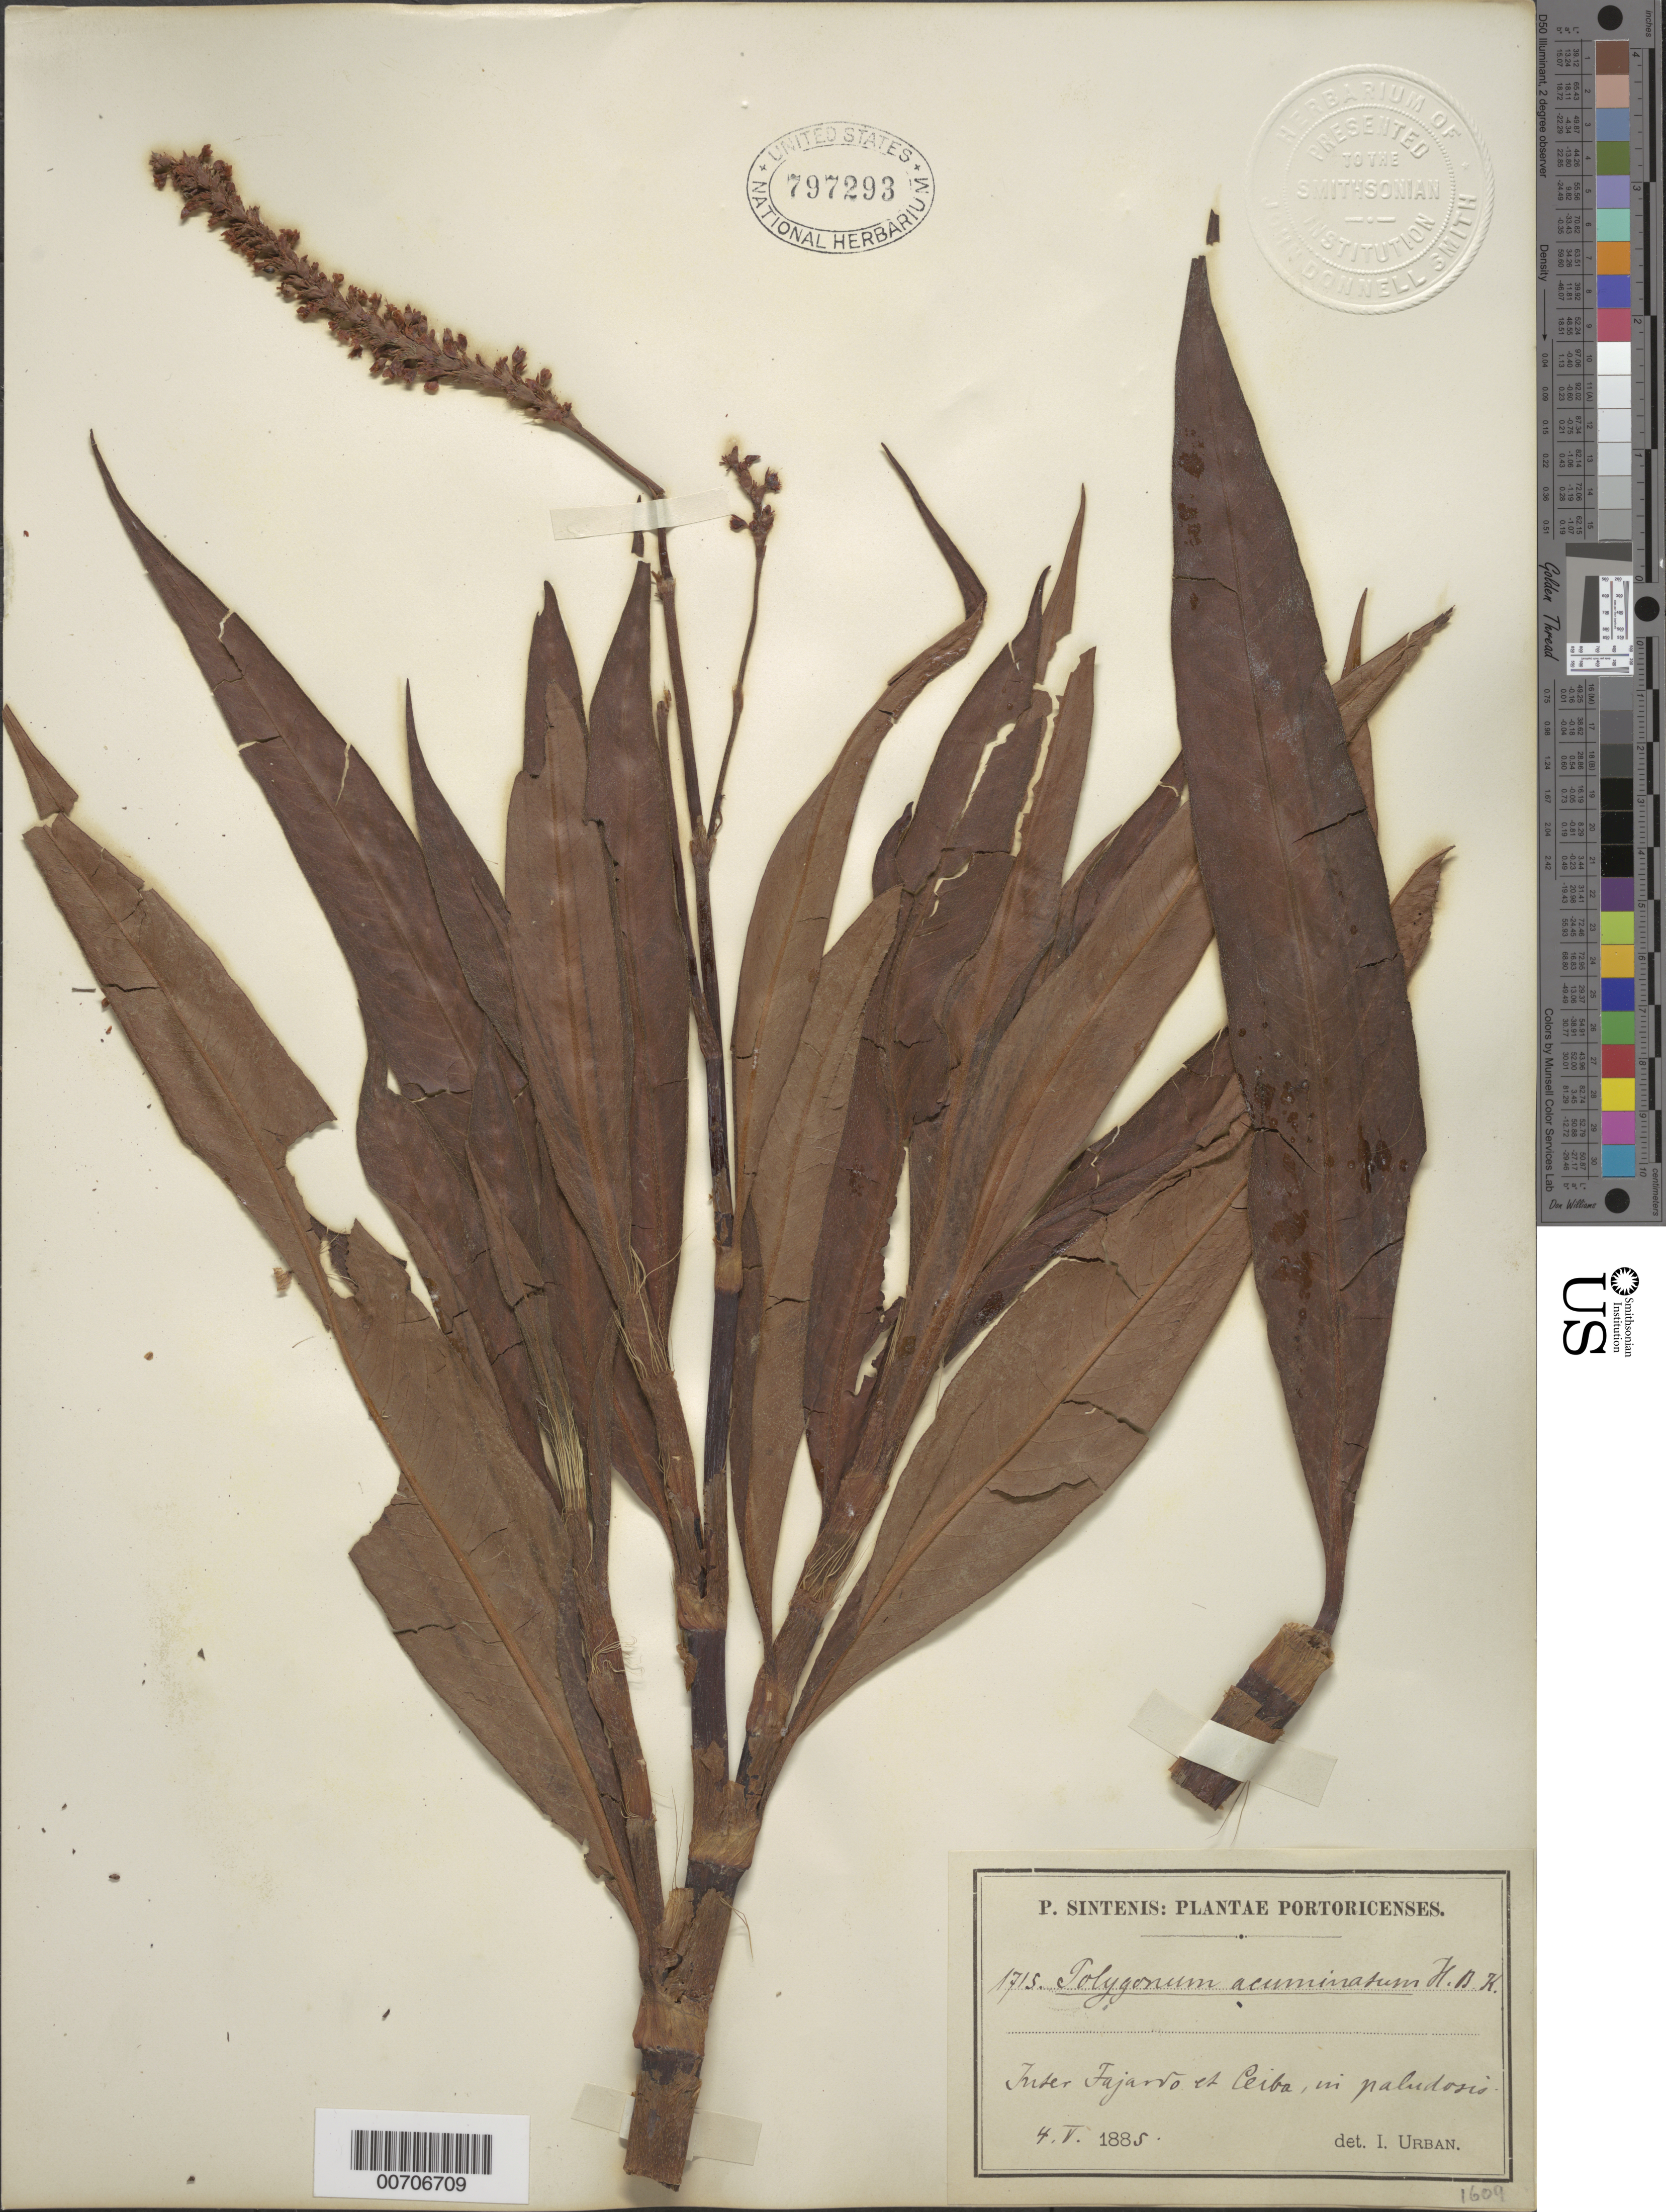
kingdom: Plantae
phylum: Tracheophyta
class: Magnoliopsida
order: Caryophyllales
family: Polygonaceae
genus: Polygonum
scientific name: Polygonum acuminatum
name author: Kunth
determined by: Urban, Ignatz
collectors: P. Sintenis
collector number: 1715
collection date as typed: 04 Jun 1885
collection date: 1885-06-04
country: Puerto Rico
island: Greater Antilles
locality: Inter Fajardo el Ceiba, in paludosis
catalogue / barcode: US 797293